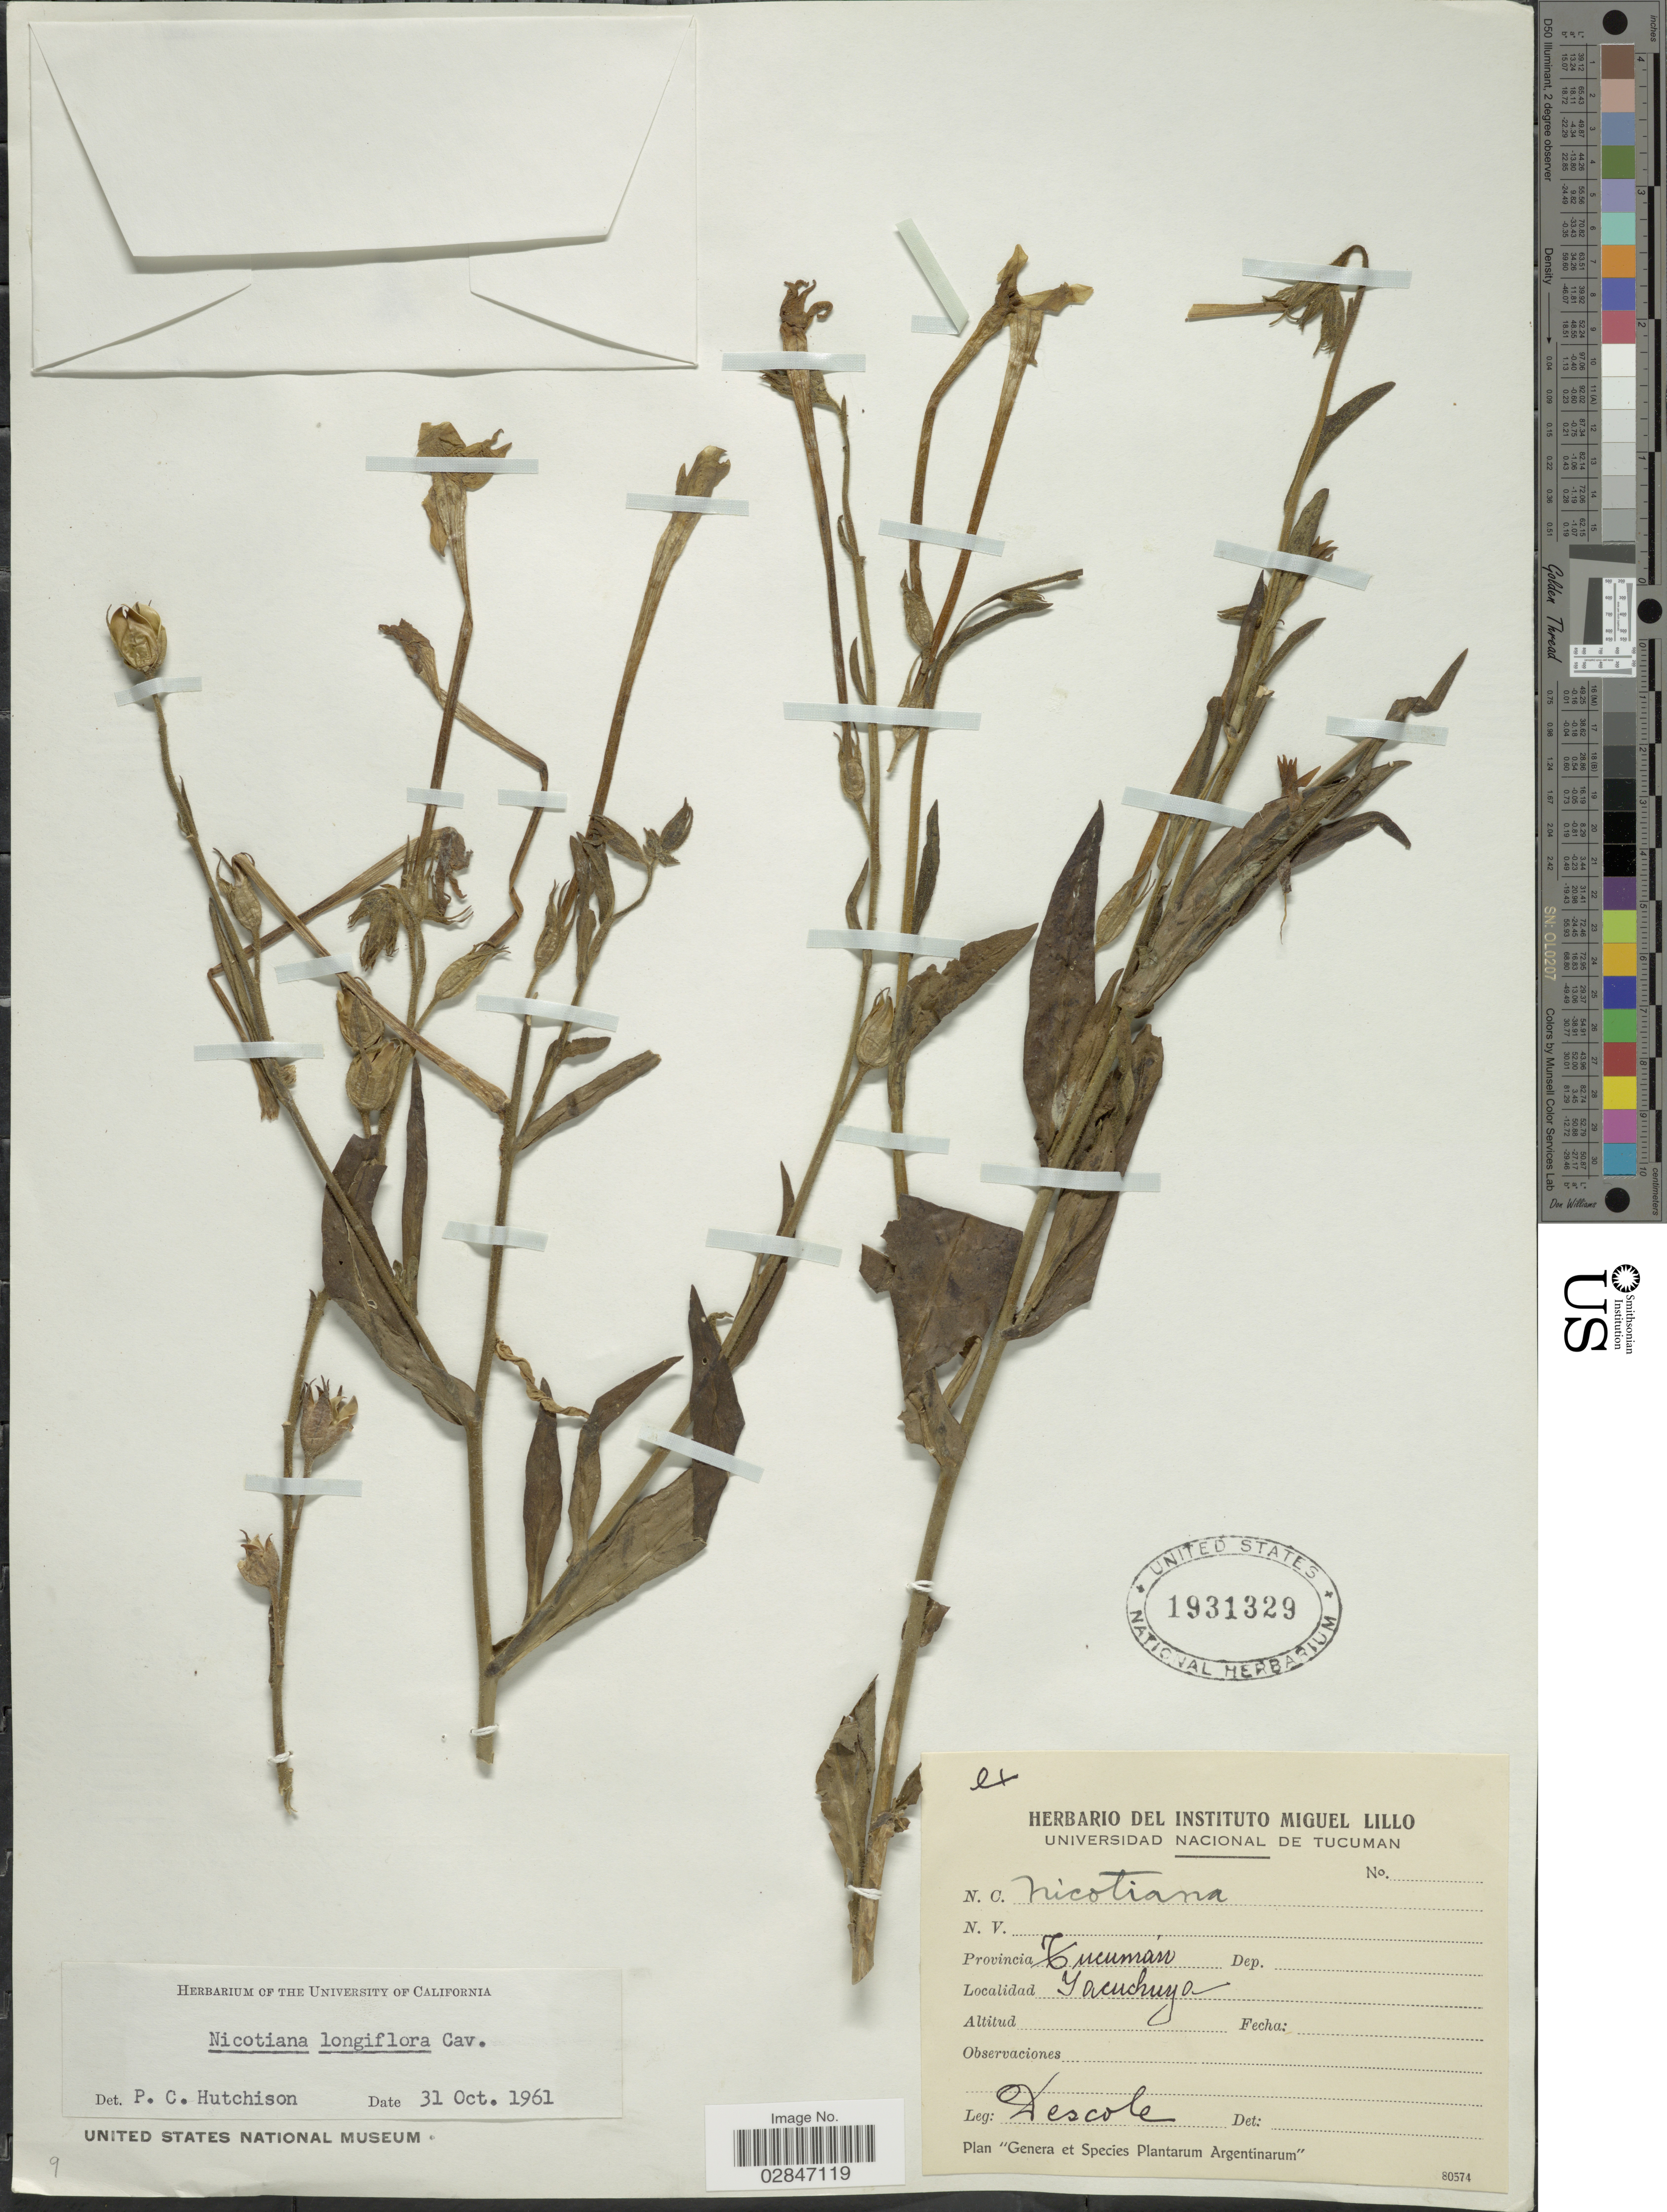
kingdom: Plantae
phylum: Tracheophyta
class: Magnoliopsida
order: Solanales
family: Solanaceae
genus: Nicotiana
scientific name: Nicotiana longiflora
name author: Cav.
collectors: H. R. Descole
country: Argentina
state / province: Tucuman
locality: Provincia Tucumán, Yacuchuya.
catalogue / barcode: US 1931329